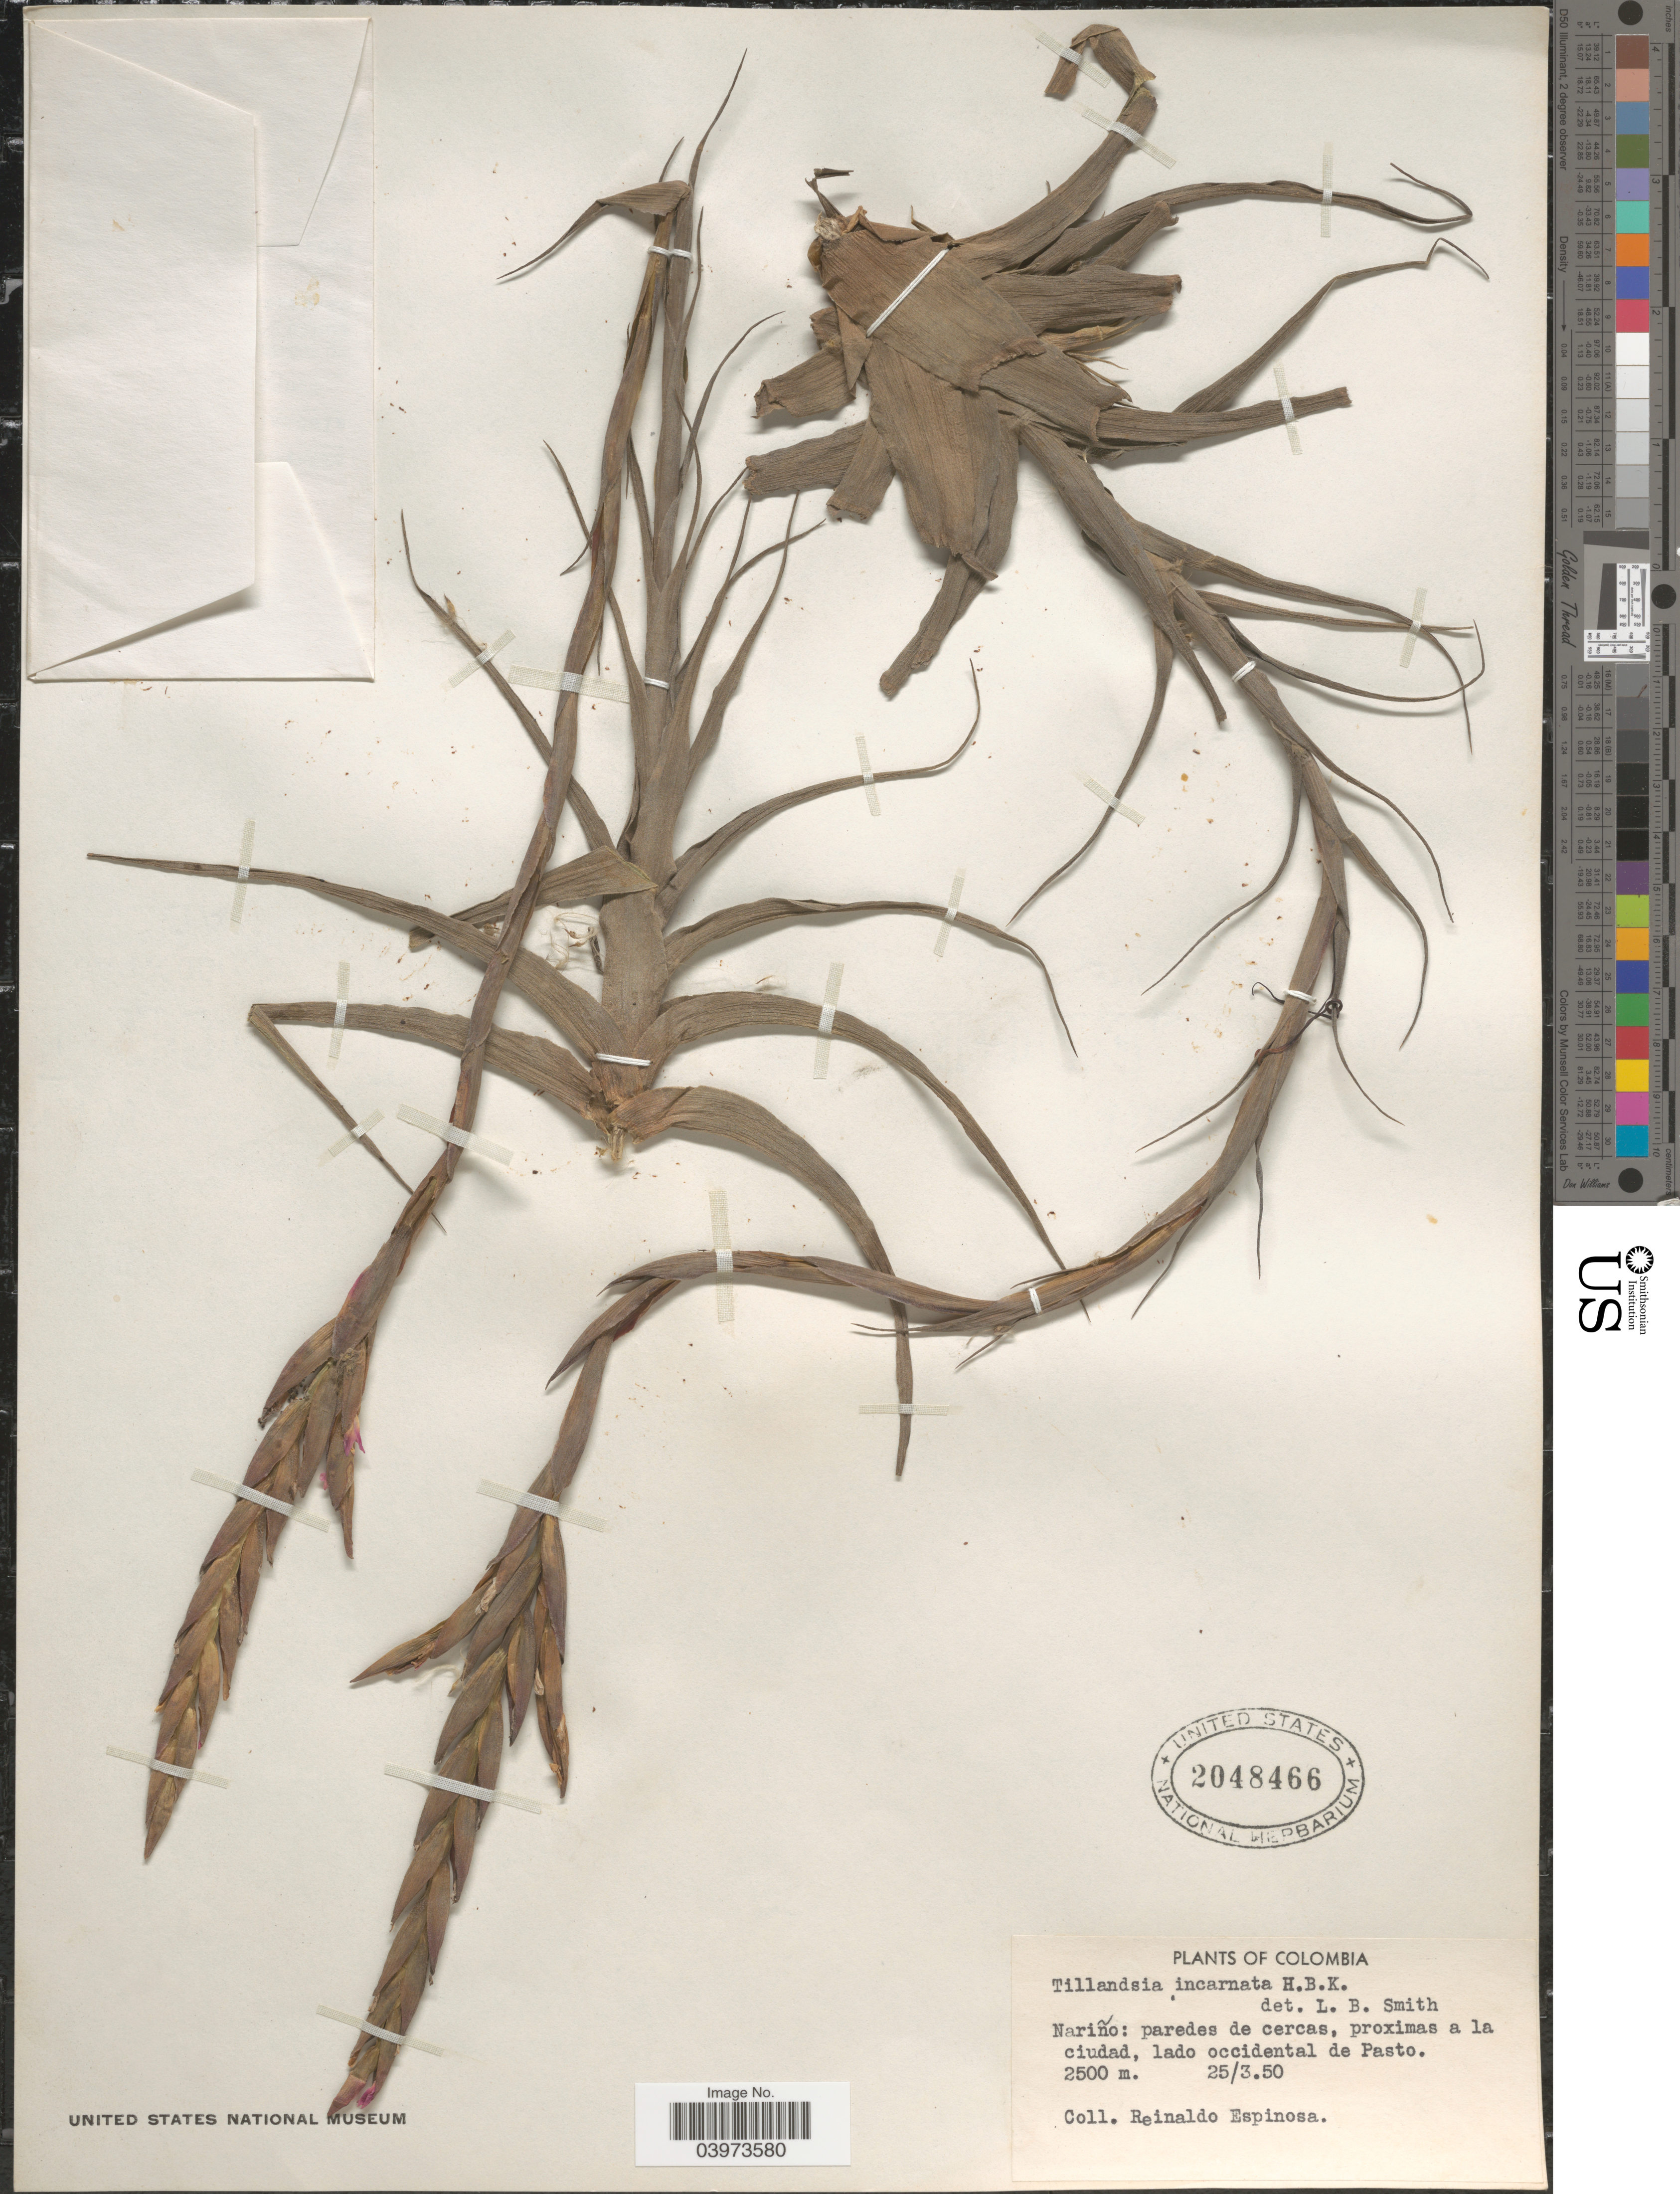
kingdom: Plantae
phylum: Tracheophyta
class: Liliopsida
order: Poales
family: Bromeliaceae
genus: Tillandsia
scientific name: Tillandsia incarnata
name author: Kunth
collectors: R. Espinosa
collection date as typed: Transcribed d/m/y: 25/3/50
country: Colombia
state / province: Nariño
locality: Paredes de cercas, proximas a la ciudad, lado occidental de Pasto.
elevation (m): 2500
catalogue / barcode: US 2048466